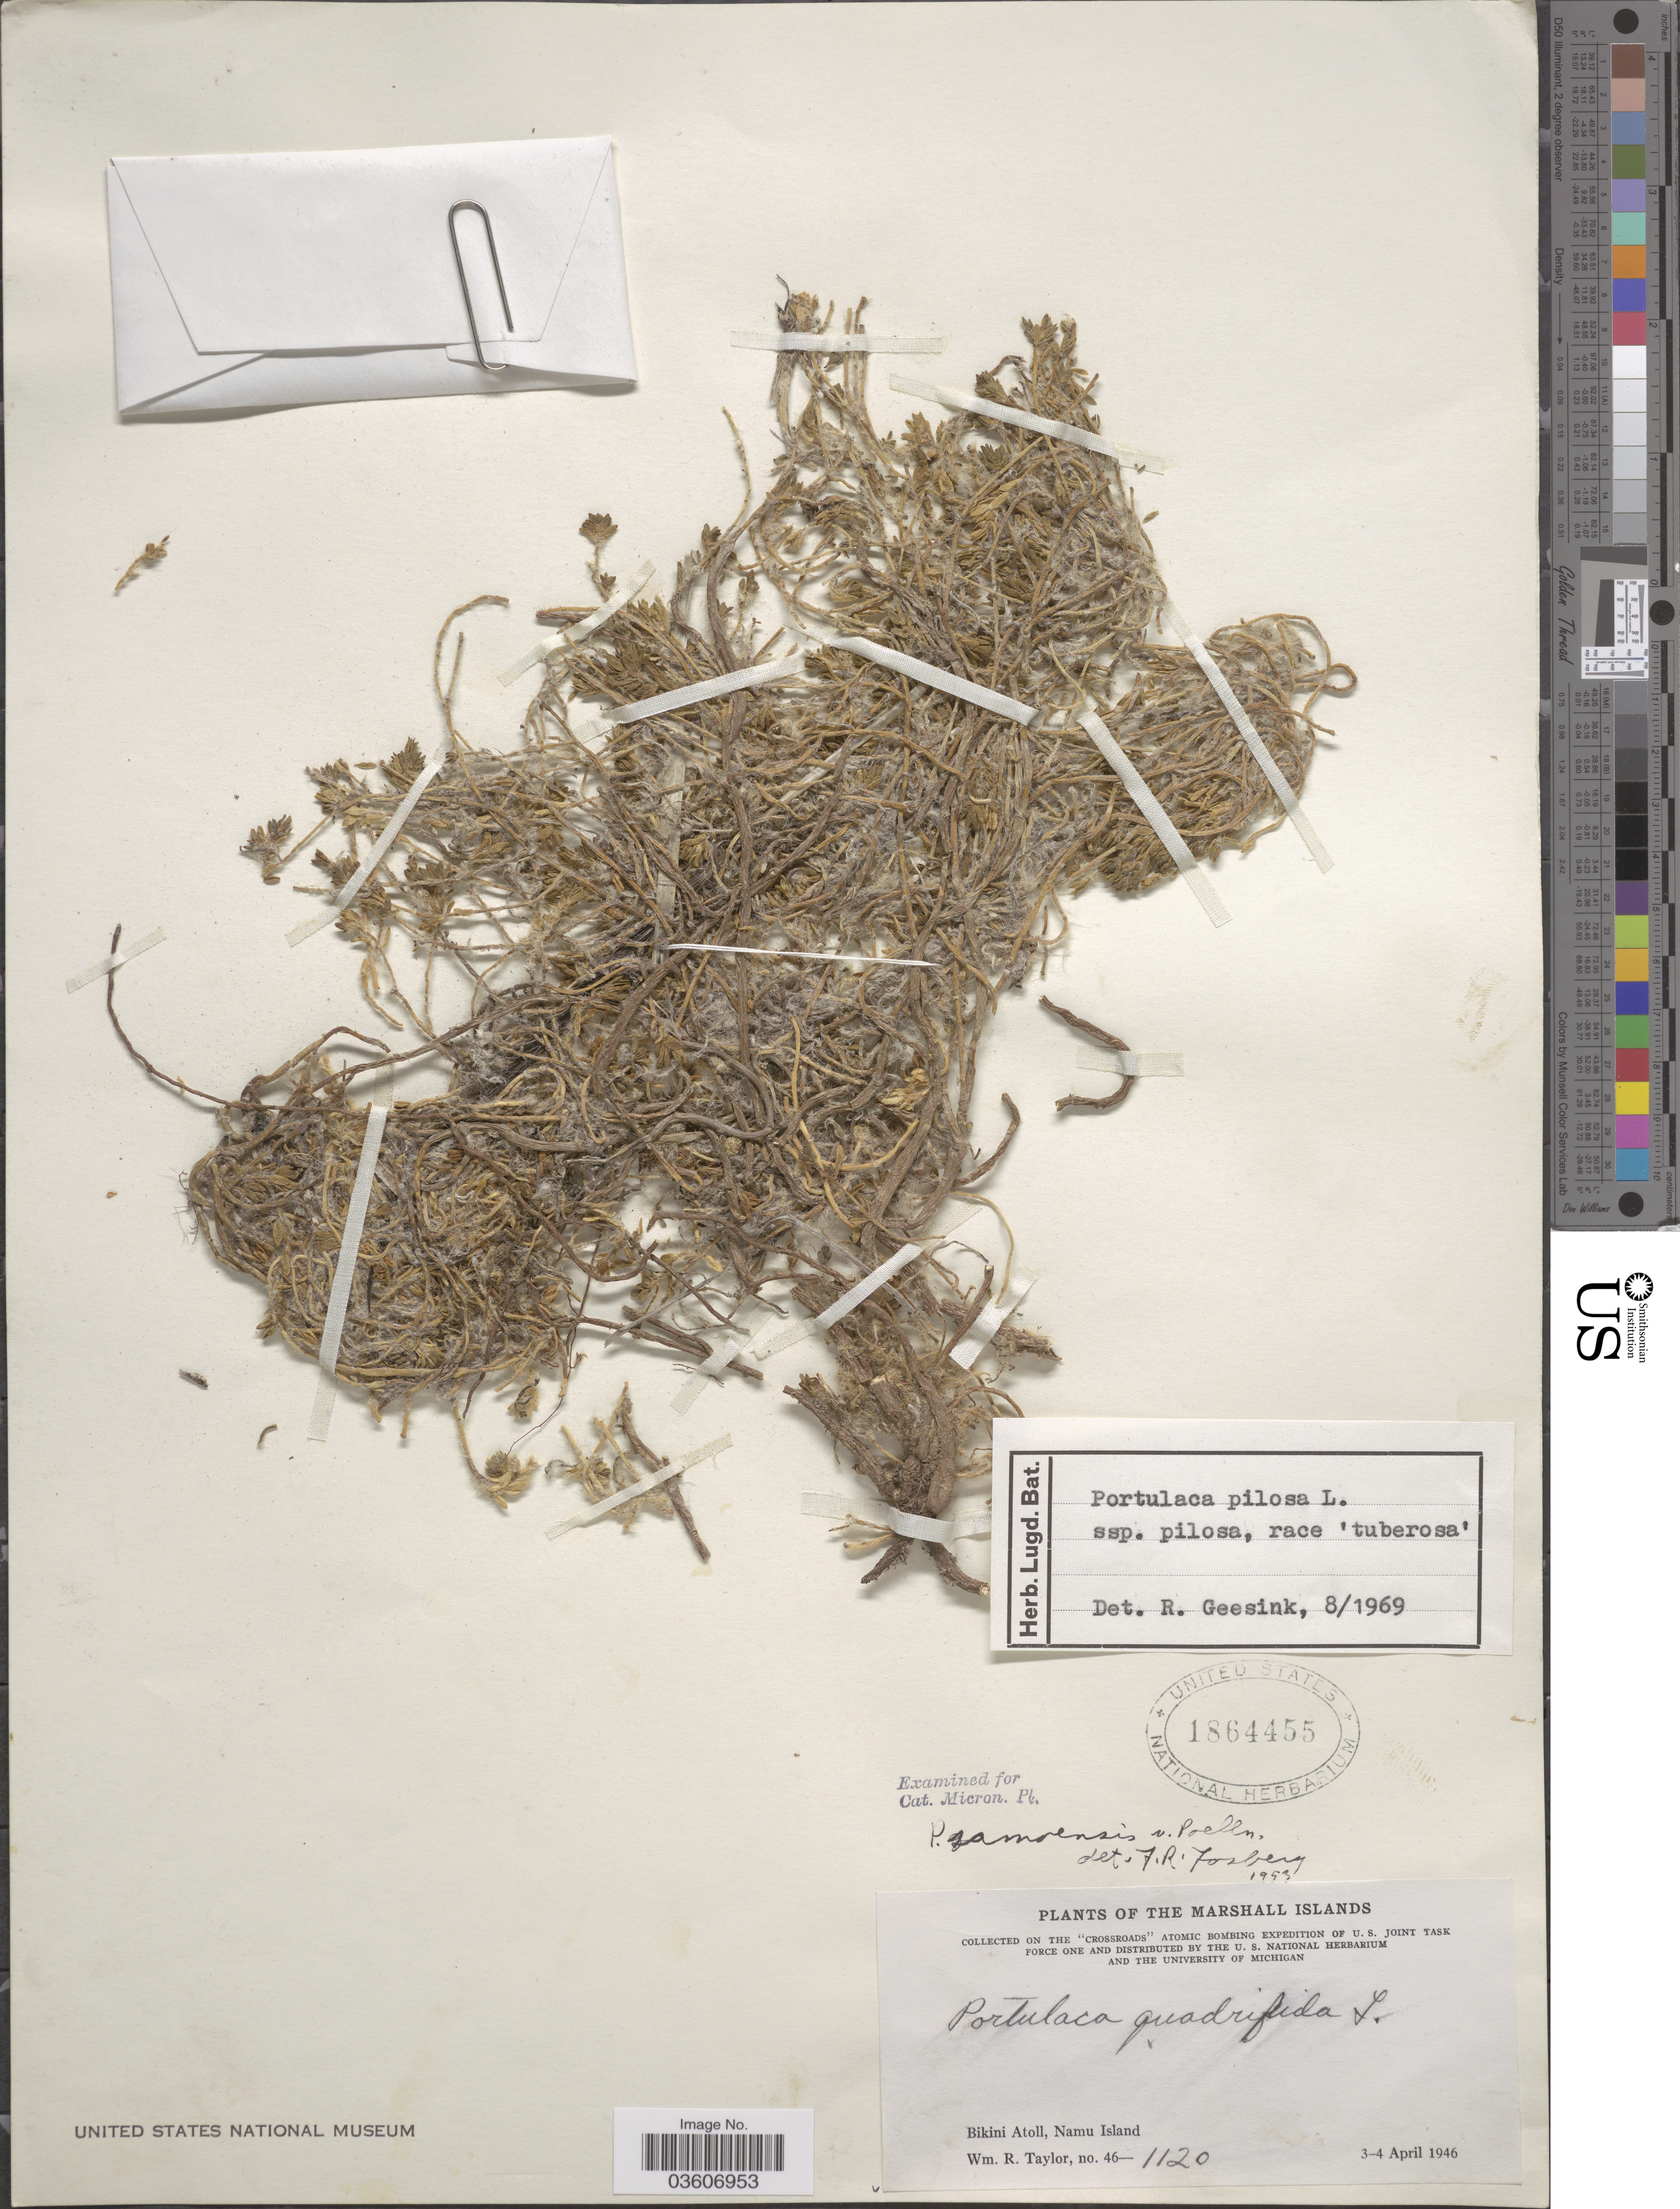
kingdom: Plantae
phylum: Tracheophyta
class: Magnoliopsida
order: Caryophyllales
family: Portulacaceae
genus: Portulaca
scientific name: Portulaca australis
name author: Endl.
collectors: W. R. Taylor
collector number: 46-1120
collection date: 1946-04-03/1946-04-04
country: Marshall Islands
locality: Bikini Atoll, Namu Island.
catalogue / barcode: US 1864455